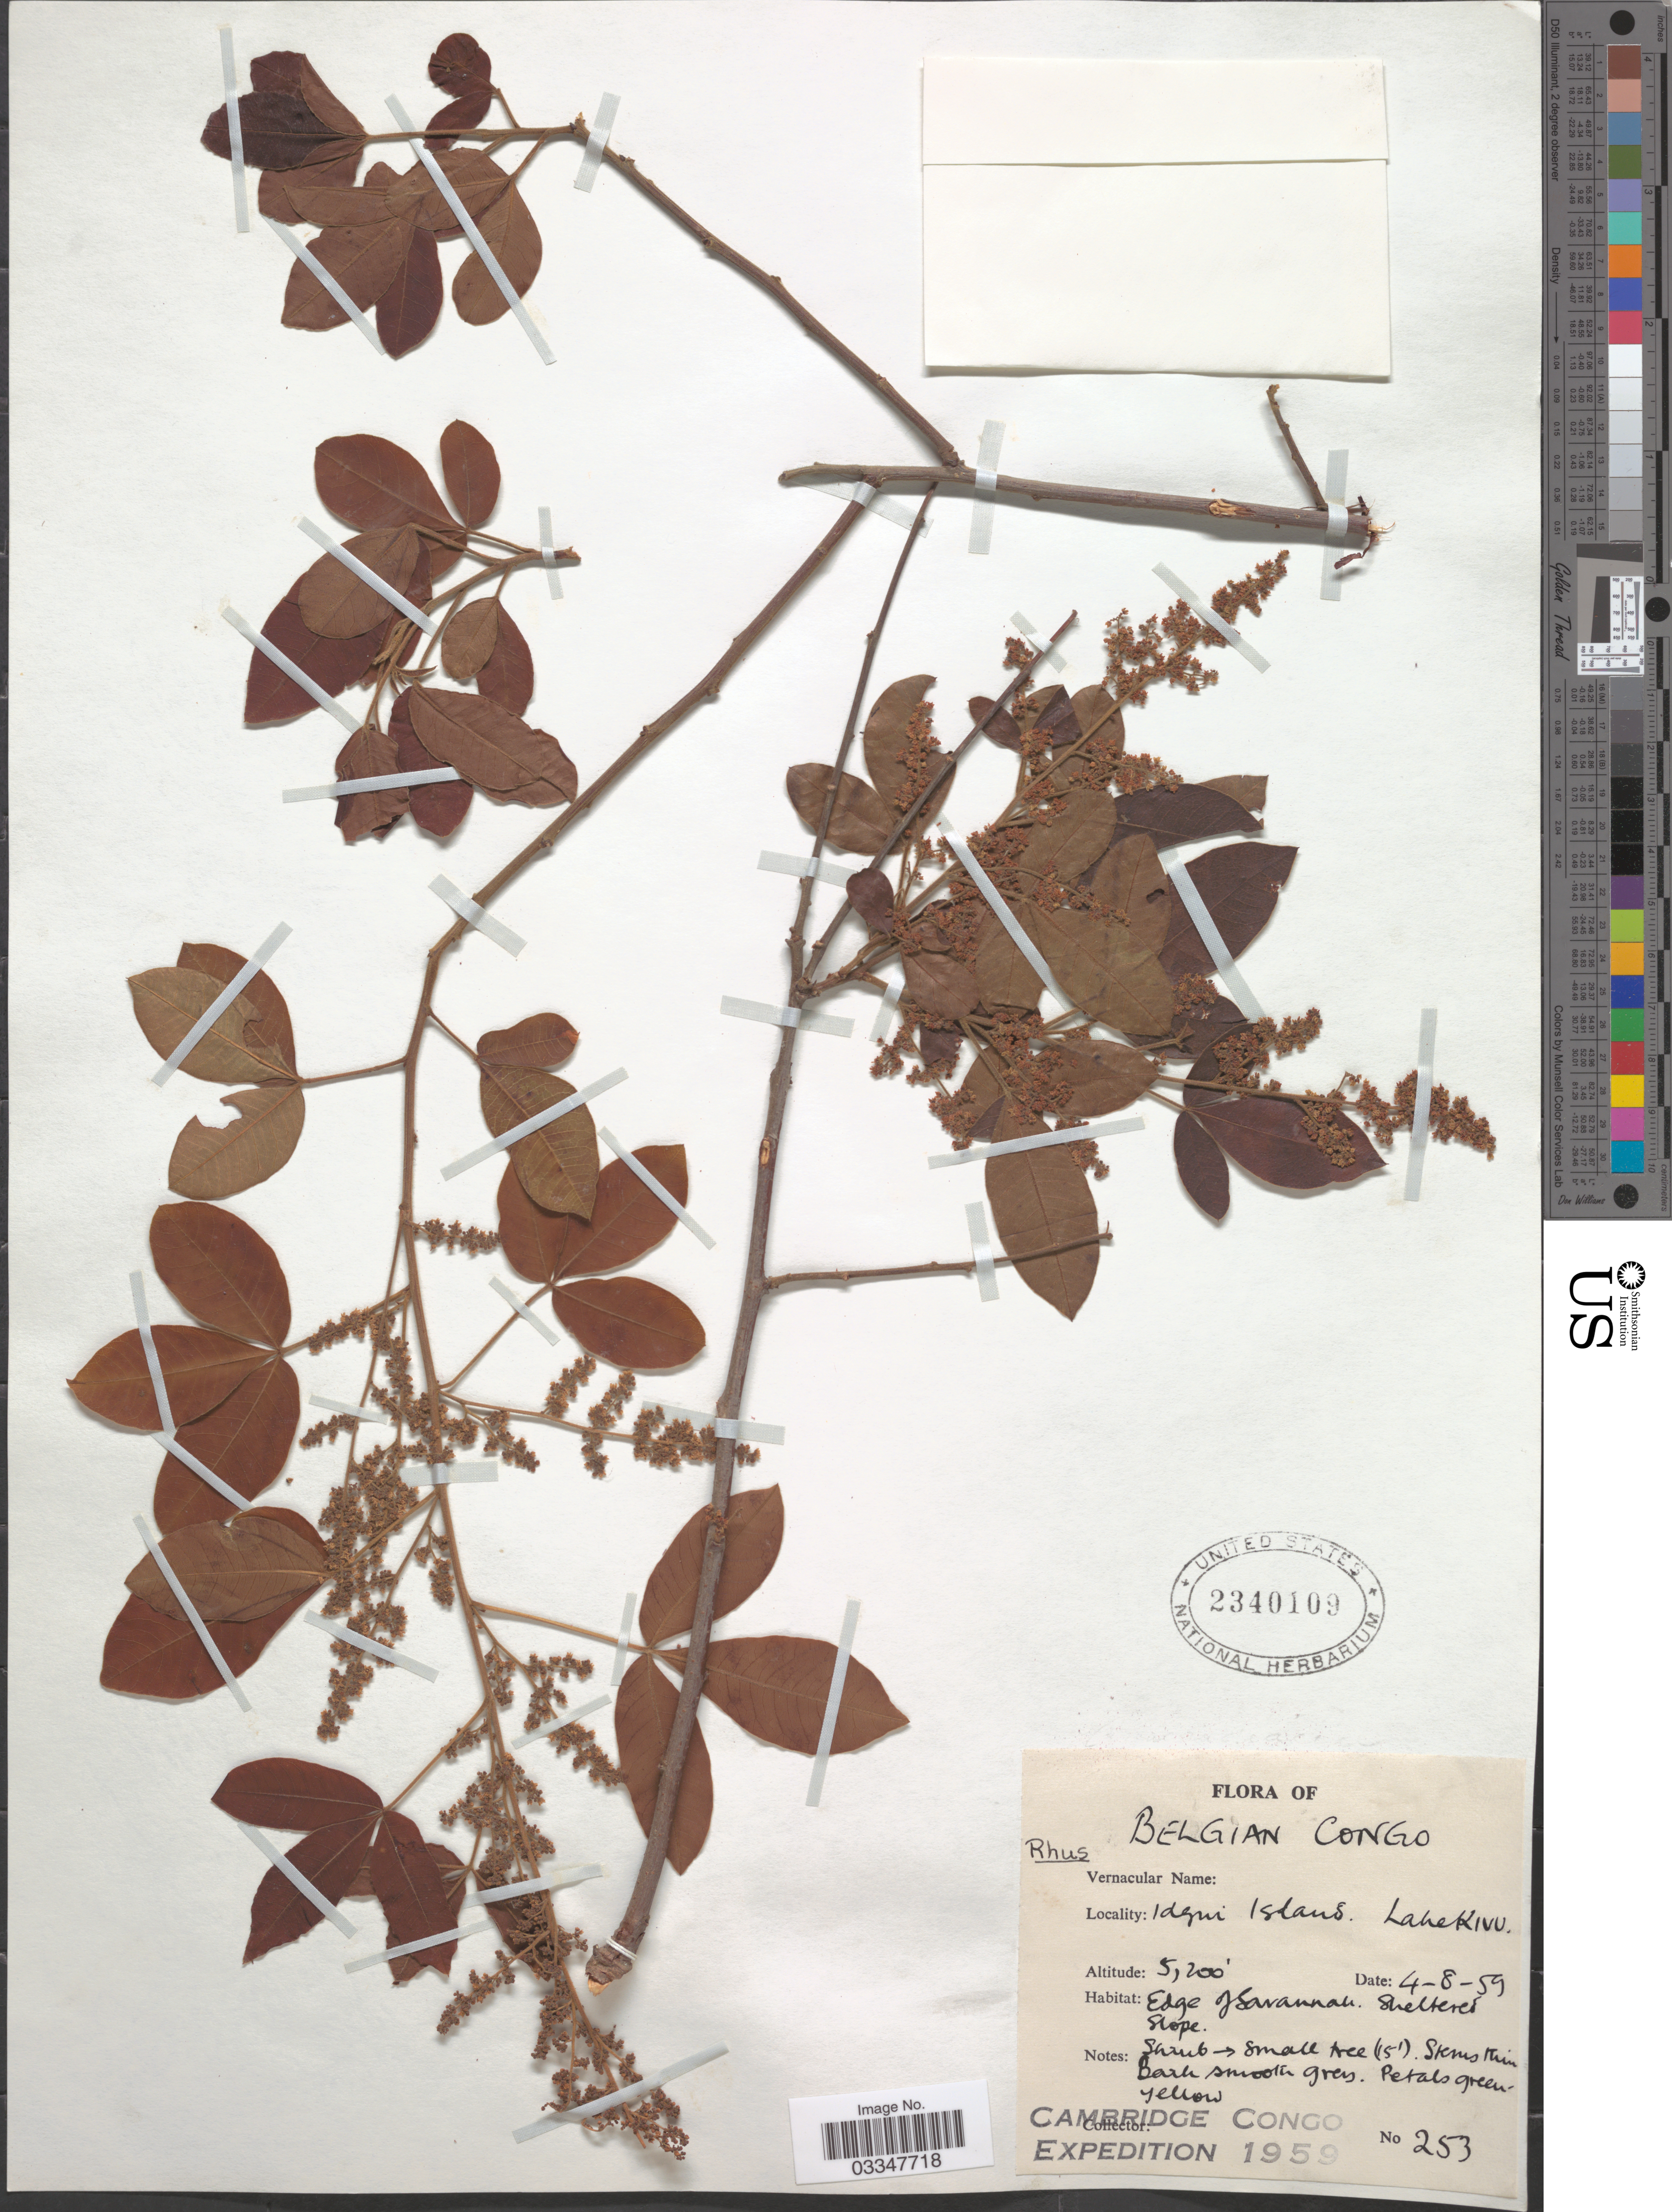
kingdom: Plantae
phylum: Tracheophyta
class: Magnoliopsida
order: Sapindales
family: Anacardiaceae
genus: Rhus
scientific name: Rhus sp.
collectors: Cambridge Congo Expedition 1959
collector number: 253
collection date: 1959-08-04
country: Congo, Democratic Republic of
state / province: Sud-Kivu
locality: Belgian Congo. Idjwi Island. Lake Kivu.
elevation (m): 1585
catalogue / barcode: US 2340109